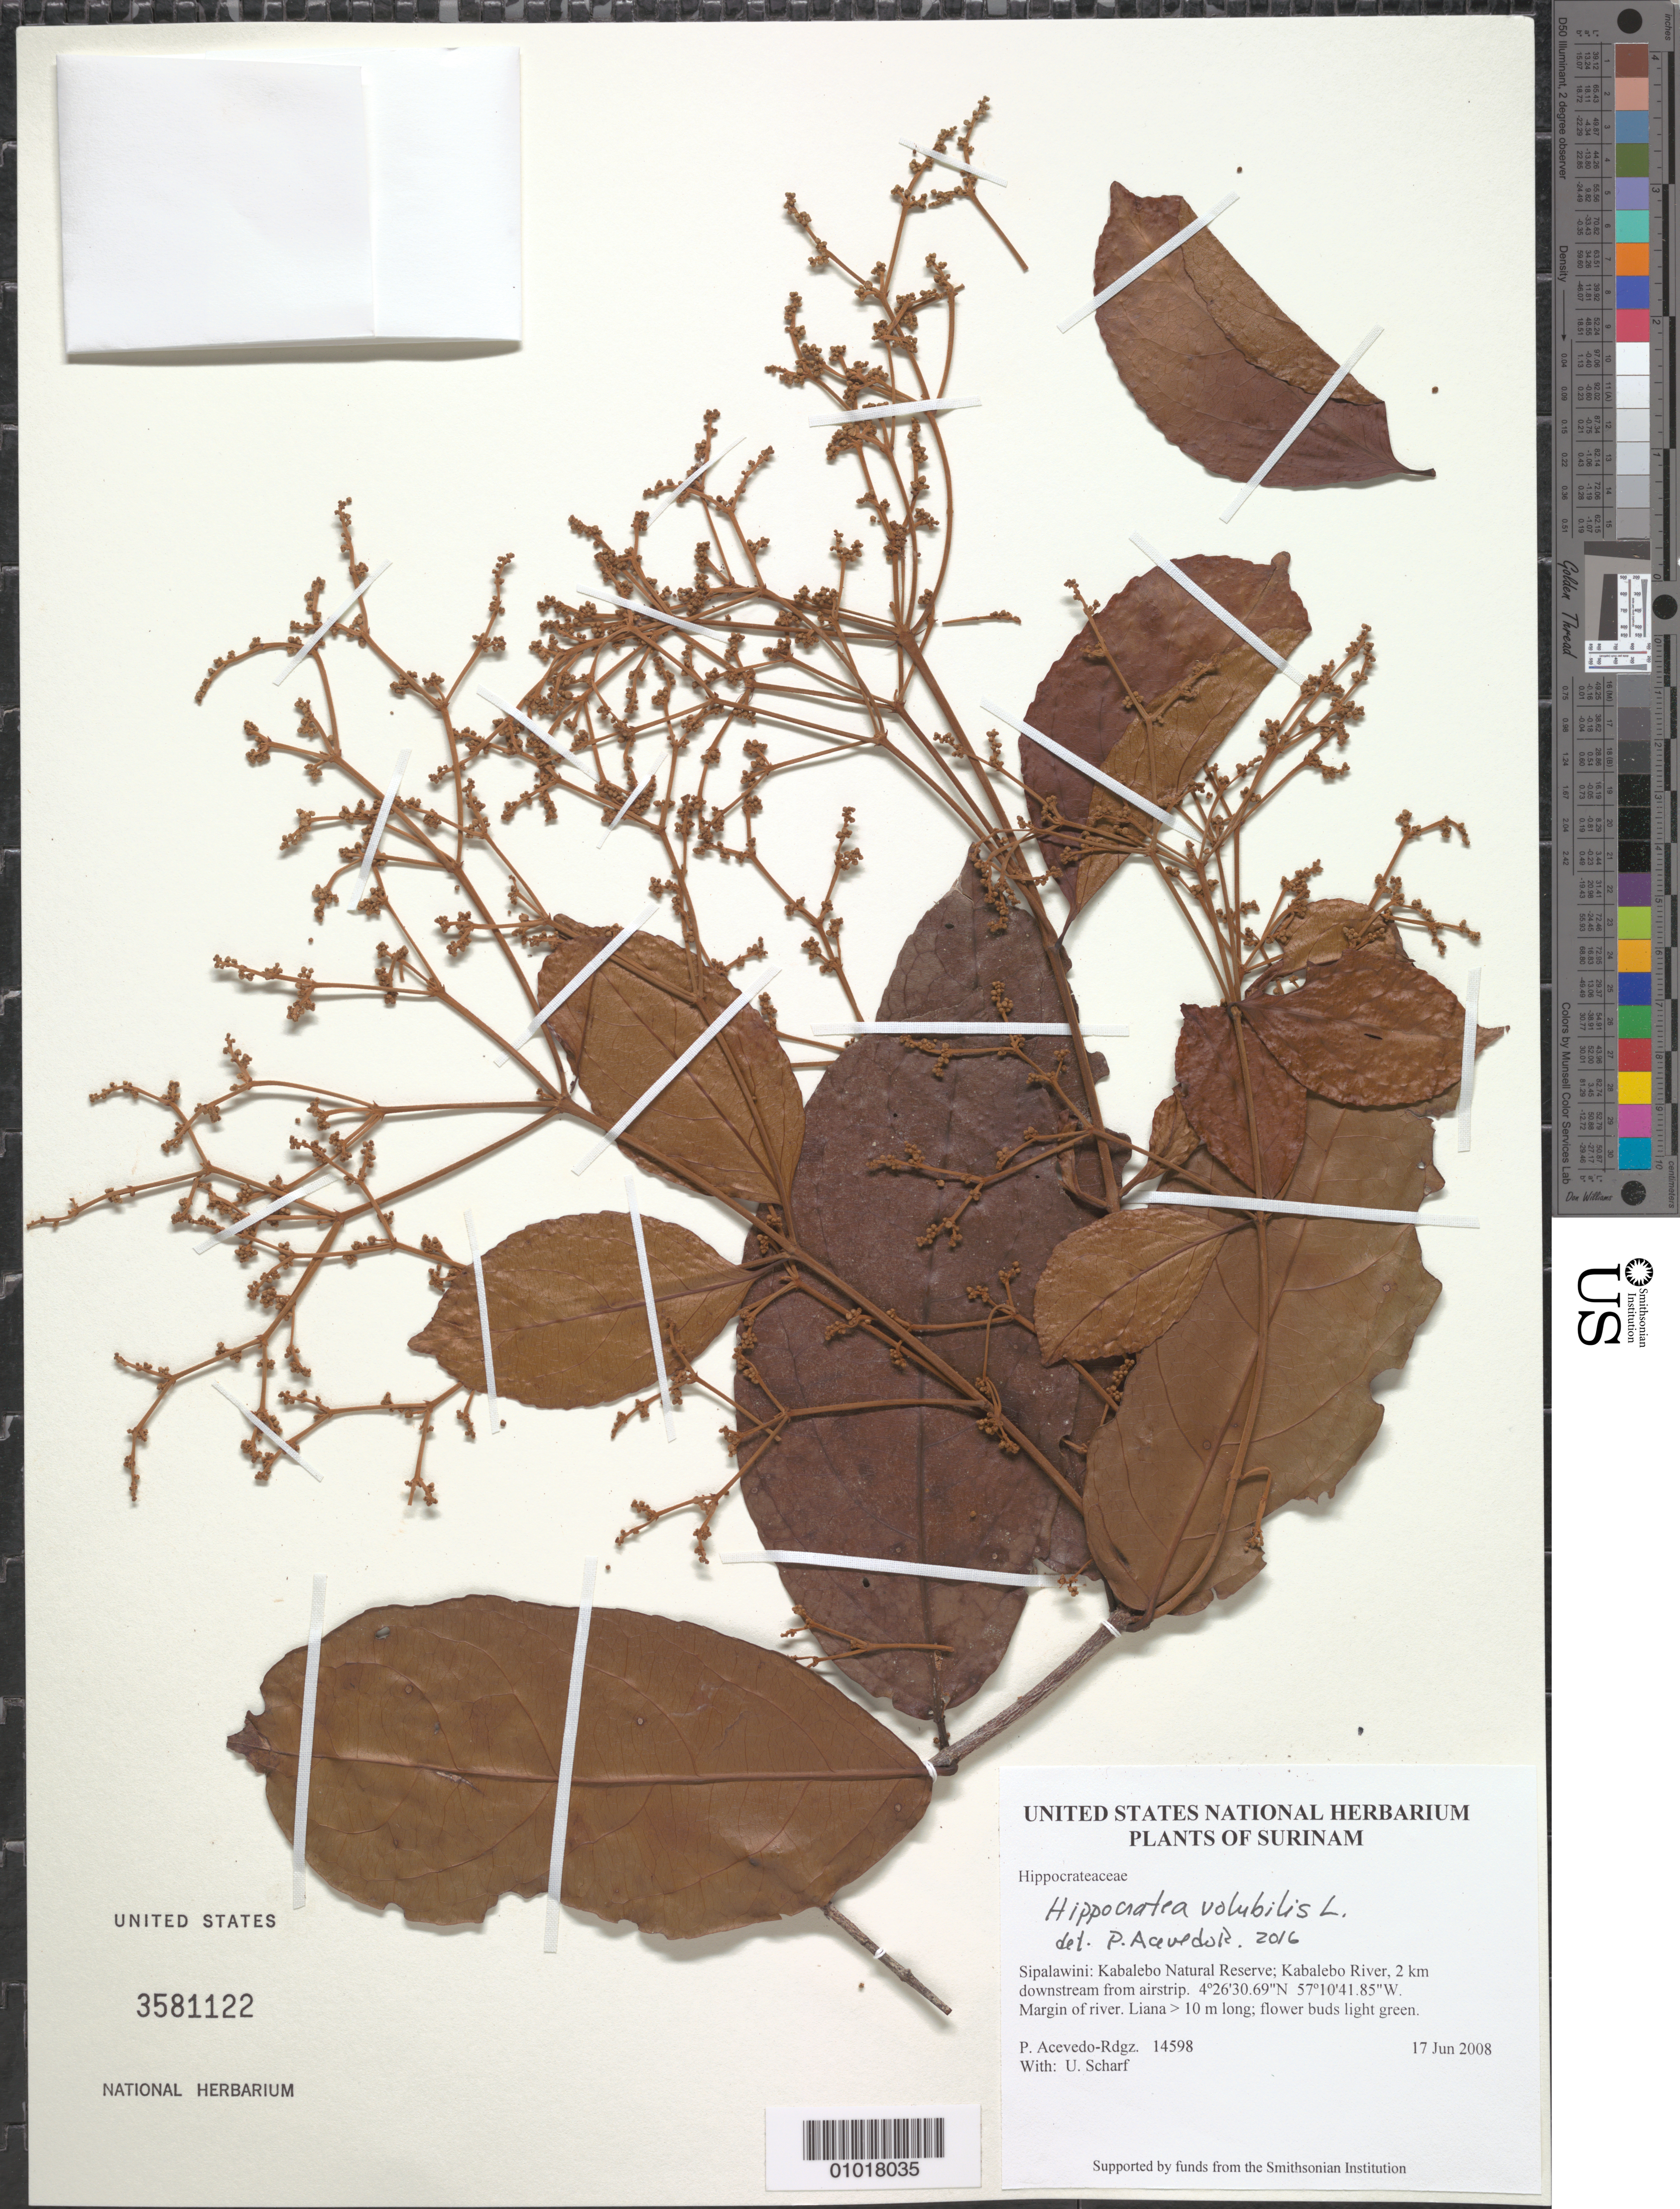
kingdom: Plantae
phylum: Tracheophyta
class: Magnoliopsida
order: Celastrales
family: Celastraceae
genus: Hippocratea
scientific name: Hippocratea volubilis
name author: L.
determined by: Acevedo-Rodríguez, P., (BOT), Smithsonian Institution - National Museum of Natural History (UNITED STATES)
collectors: P. Acevedo-Rodr. & U. Scharf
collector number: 14598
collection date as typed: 17 Jun 2008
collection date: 2008-06-17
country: Suriname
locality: Sipalawini: Kabalebo Natural Reserve; Kabalebo River, 2 km downstream from airstrip.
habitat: Margin of river.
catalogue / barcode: US 3581122